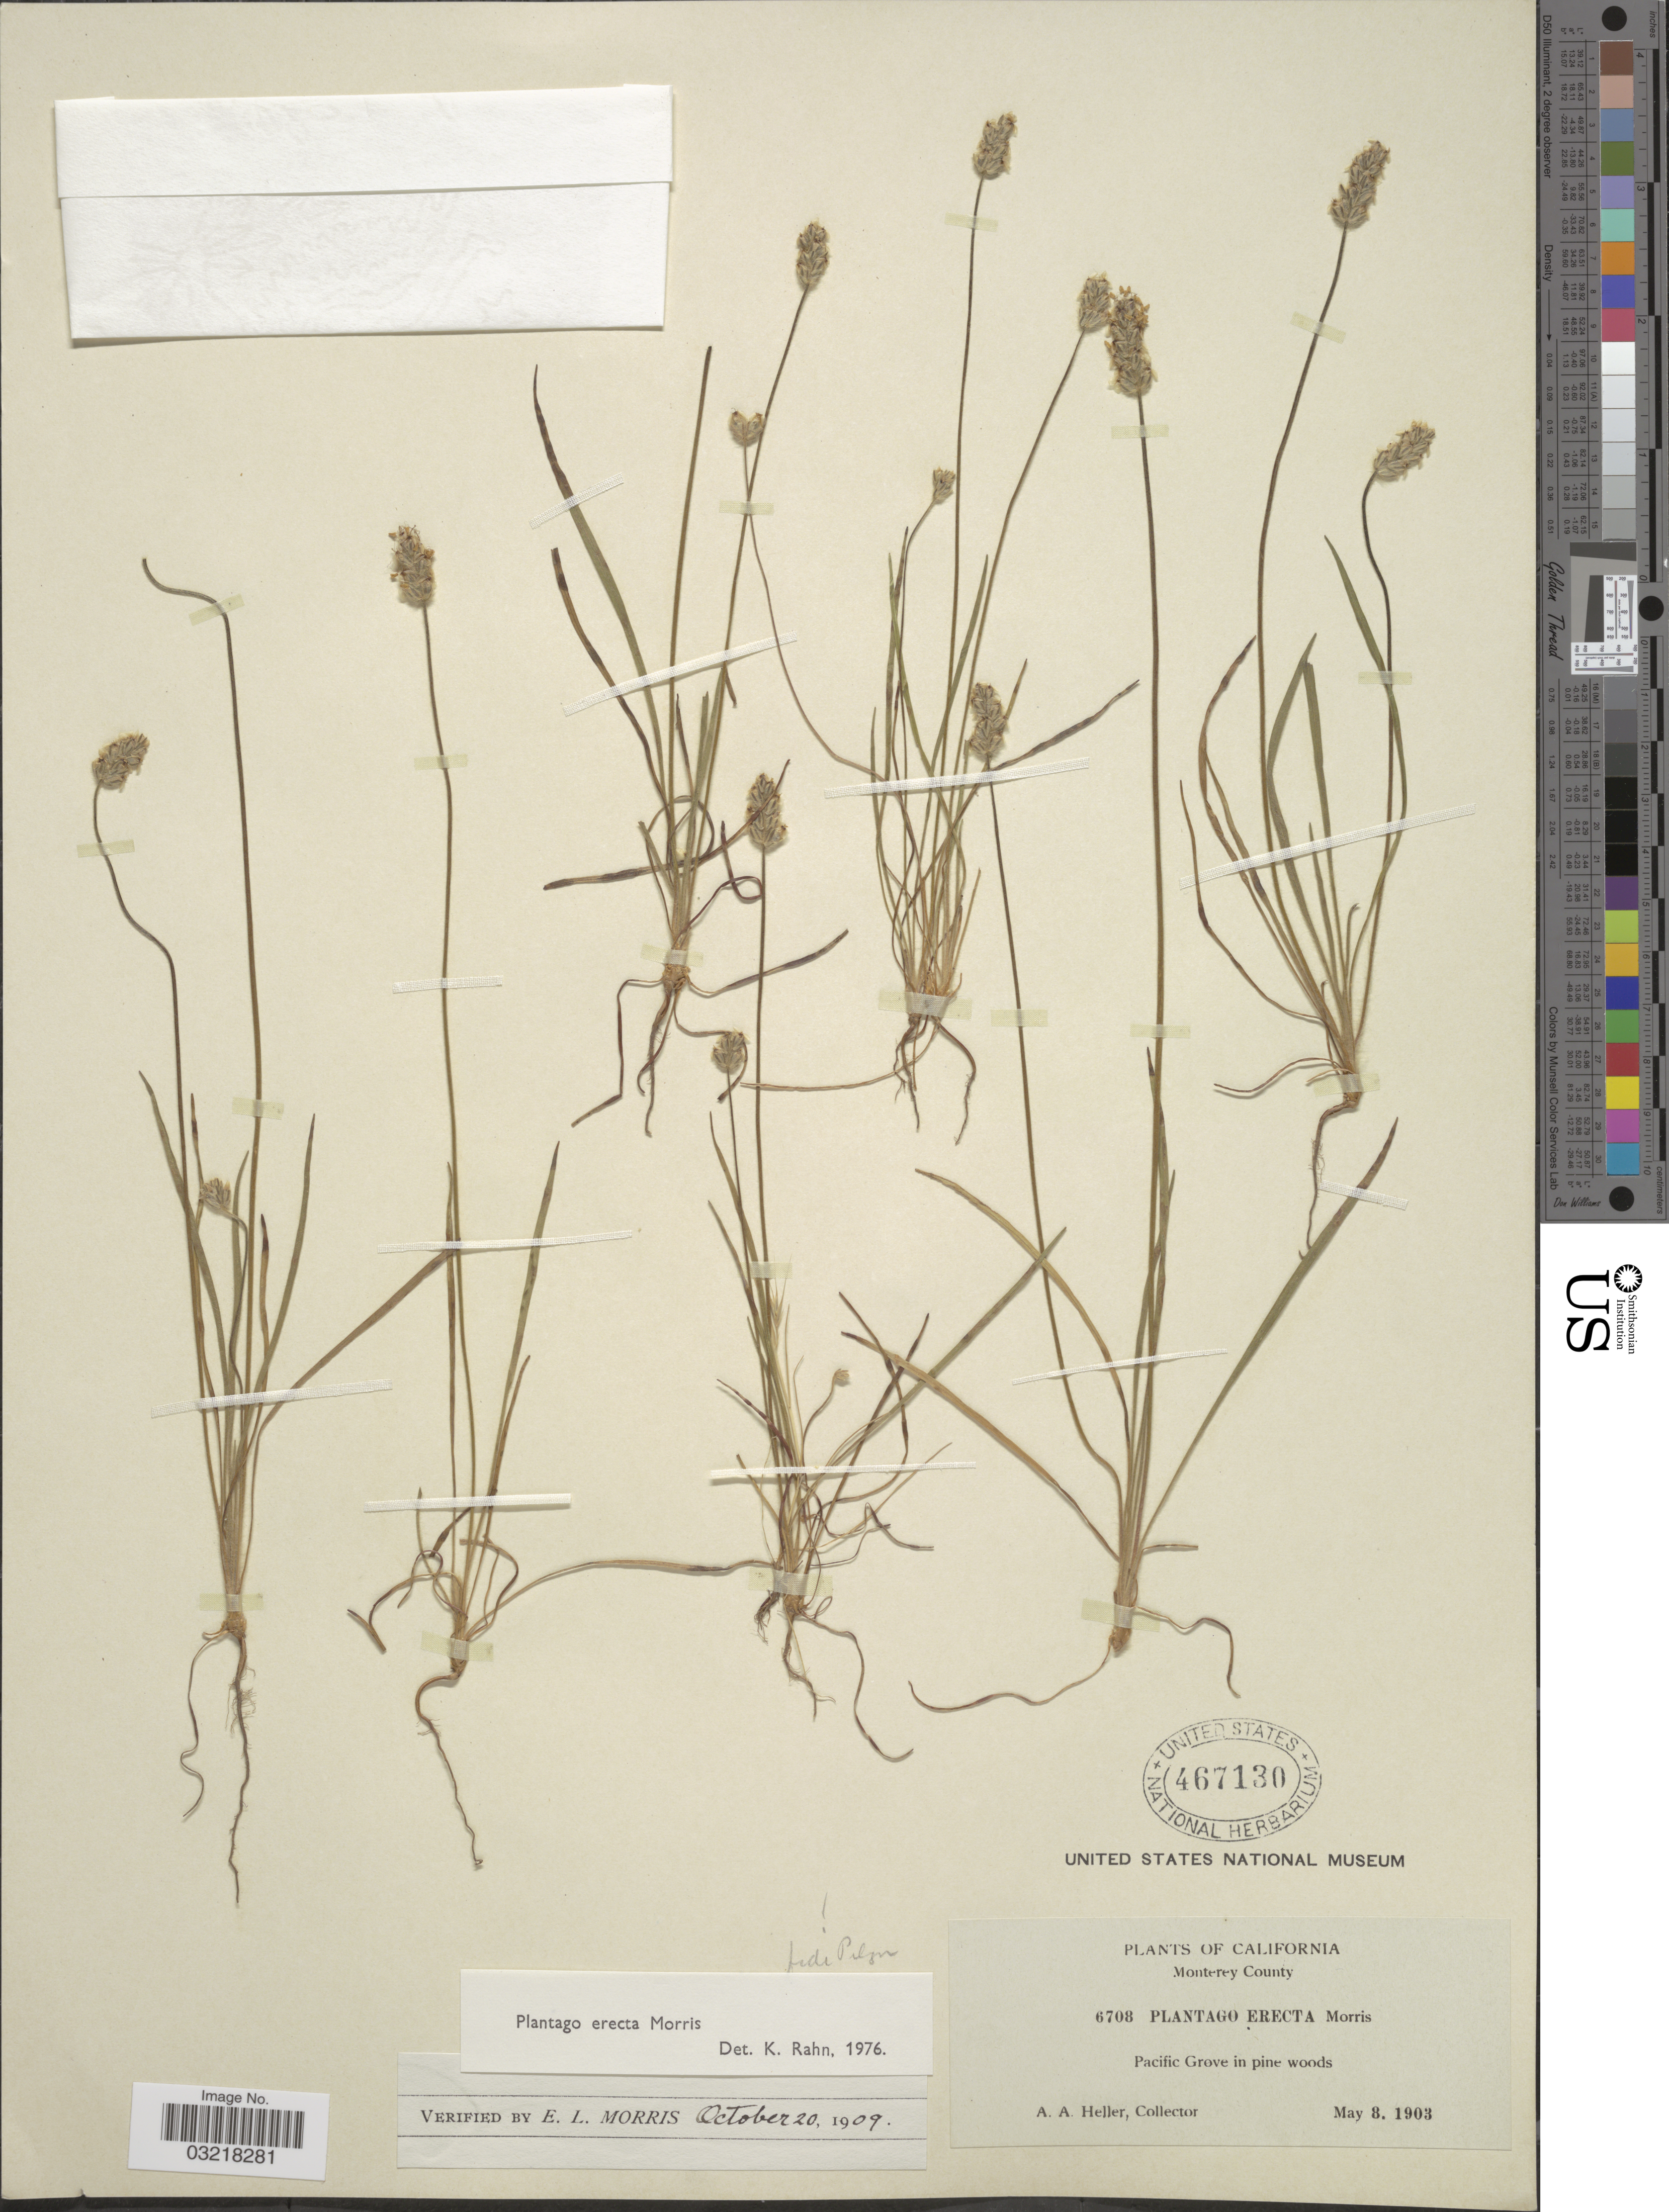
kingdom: Plantae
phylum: Tracheophyta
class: Magnoliopsida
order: Lamiales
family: Plantaginaceae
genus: Plantago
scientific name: Plantago erecta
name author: Morris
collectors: A. A. Heller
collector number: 6708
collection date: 1903-05-08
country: United States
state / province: California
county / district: Monterey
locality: Monterey County. Pacific Grove in pine woods.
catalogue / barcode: US 467130